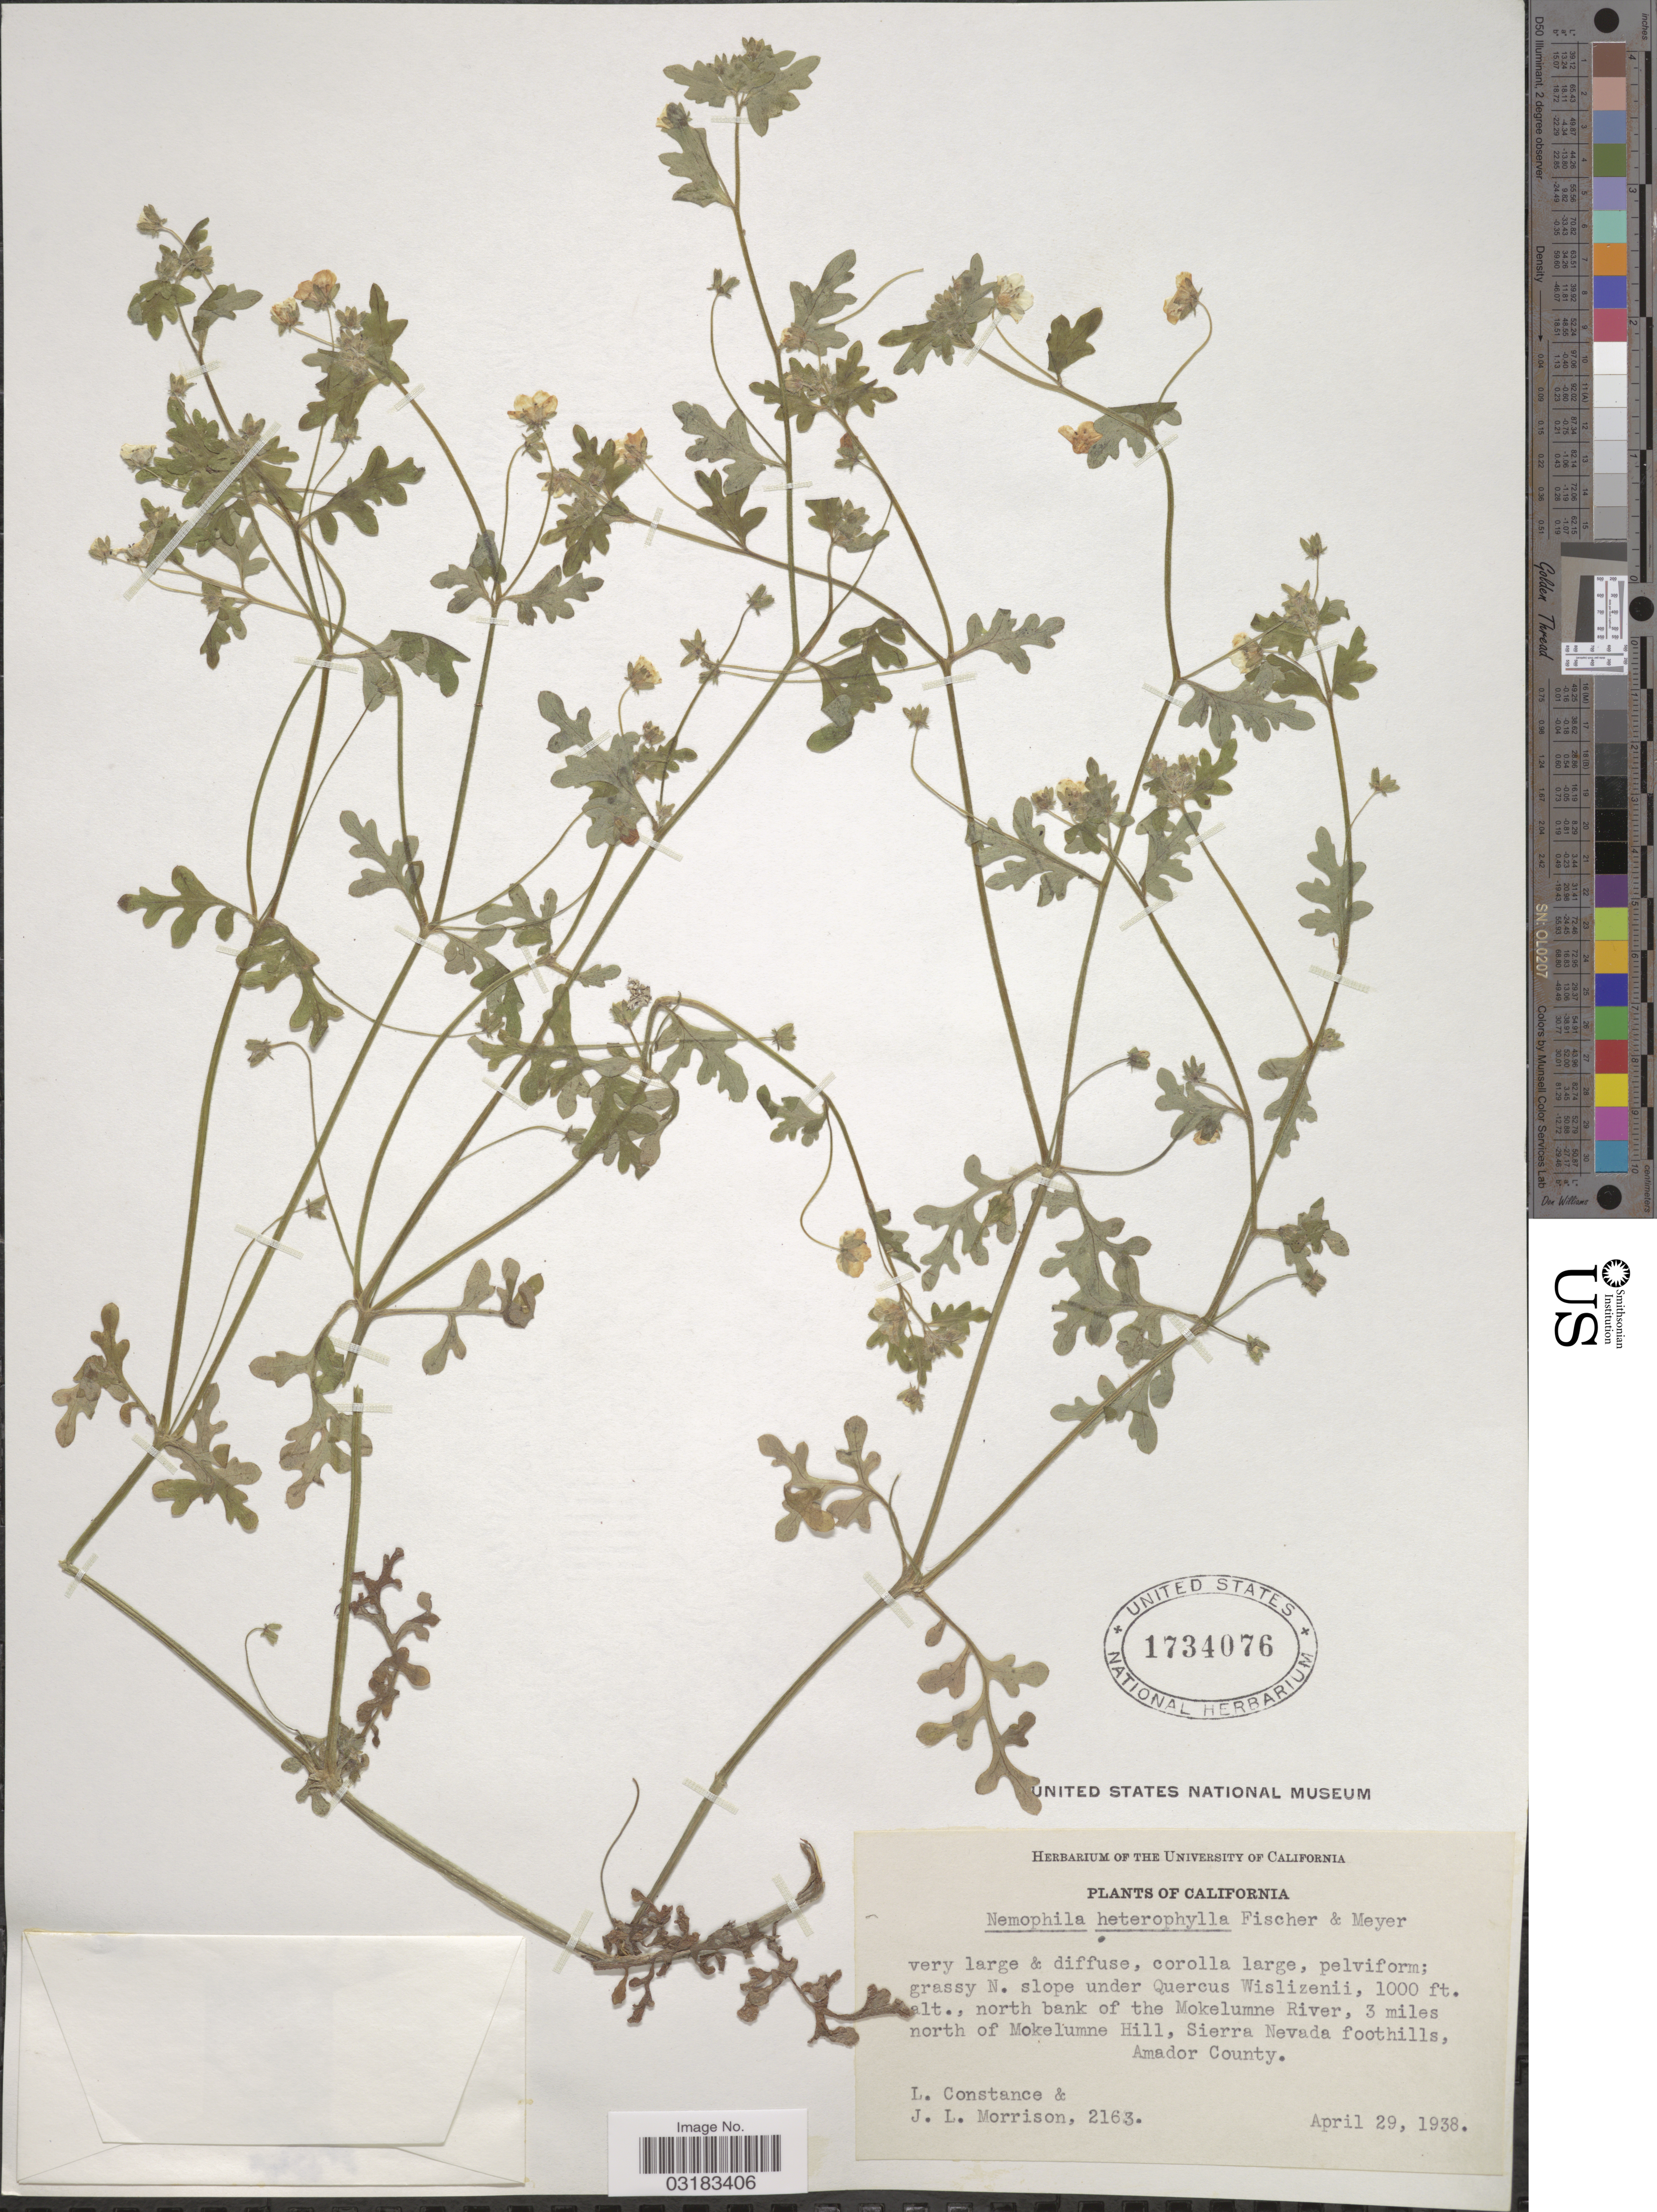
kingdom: Plantae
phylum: Tracheophyta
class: Magnoliopsida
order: Boraginales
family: Hydrophyllaceae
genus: Nemophila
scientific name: Nemophila heterophylla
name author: Fisch. & C.A. Mey.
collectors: L. Constance & J. Morrison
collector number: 2163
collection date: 1938-04-29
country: United States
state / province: California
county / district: Amador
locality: North bank of the Mokelumne River, 3 miles north of Mokelumne Hill, Sierra Nevada foothills, Amador County.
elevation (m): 305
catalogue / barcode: US 1734076